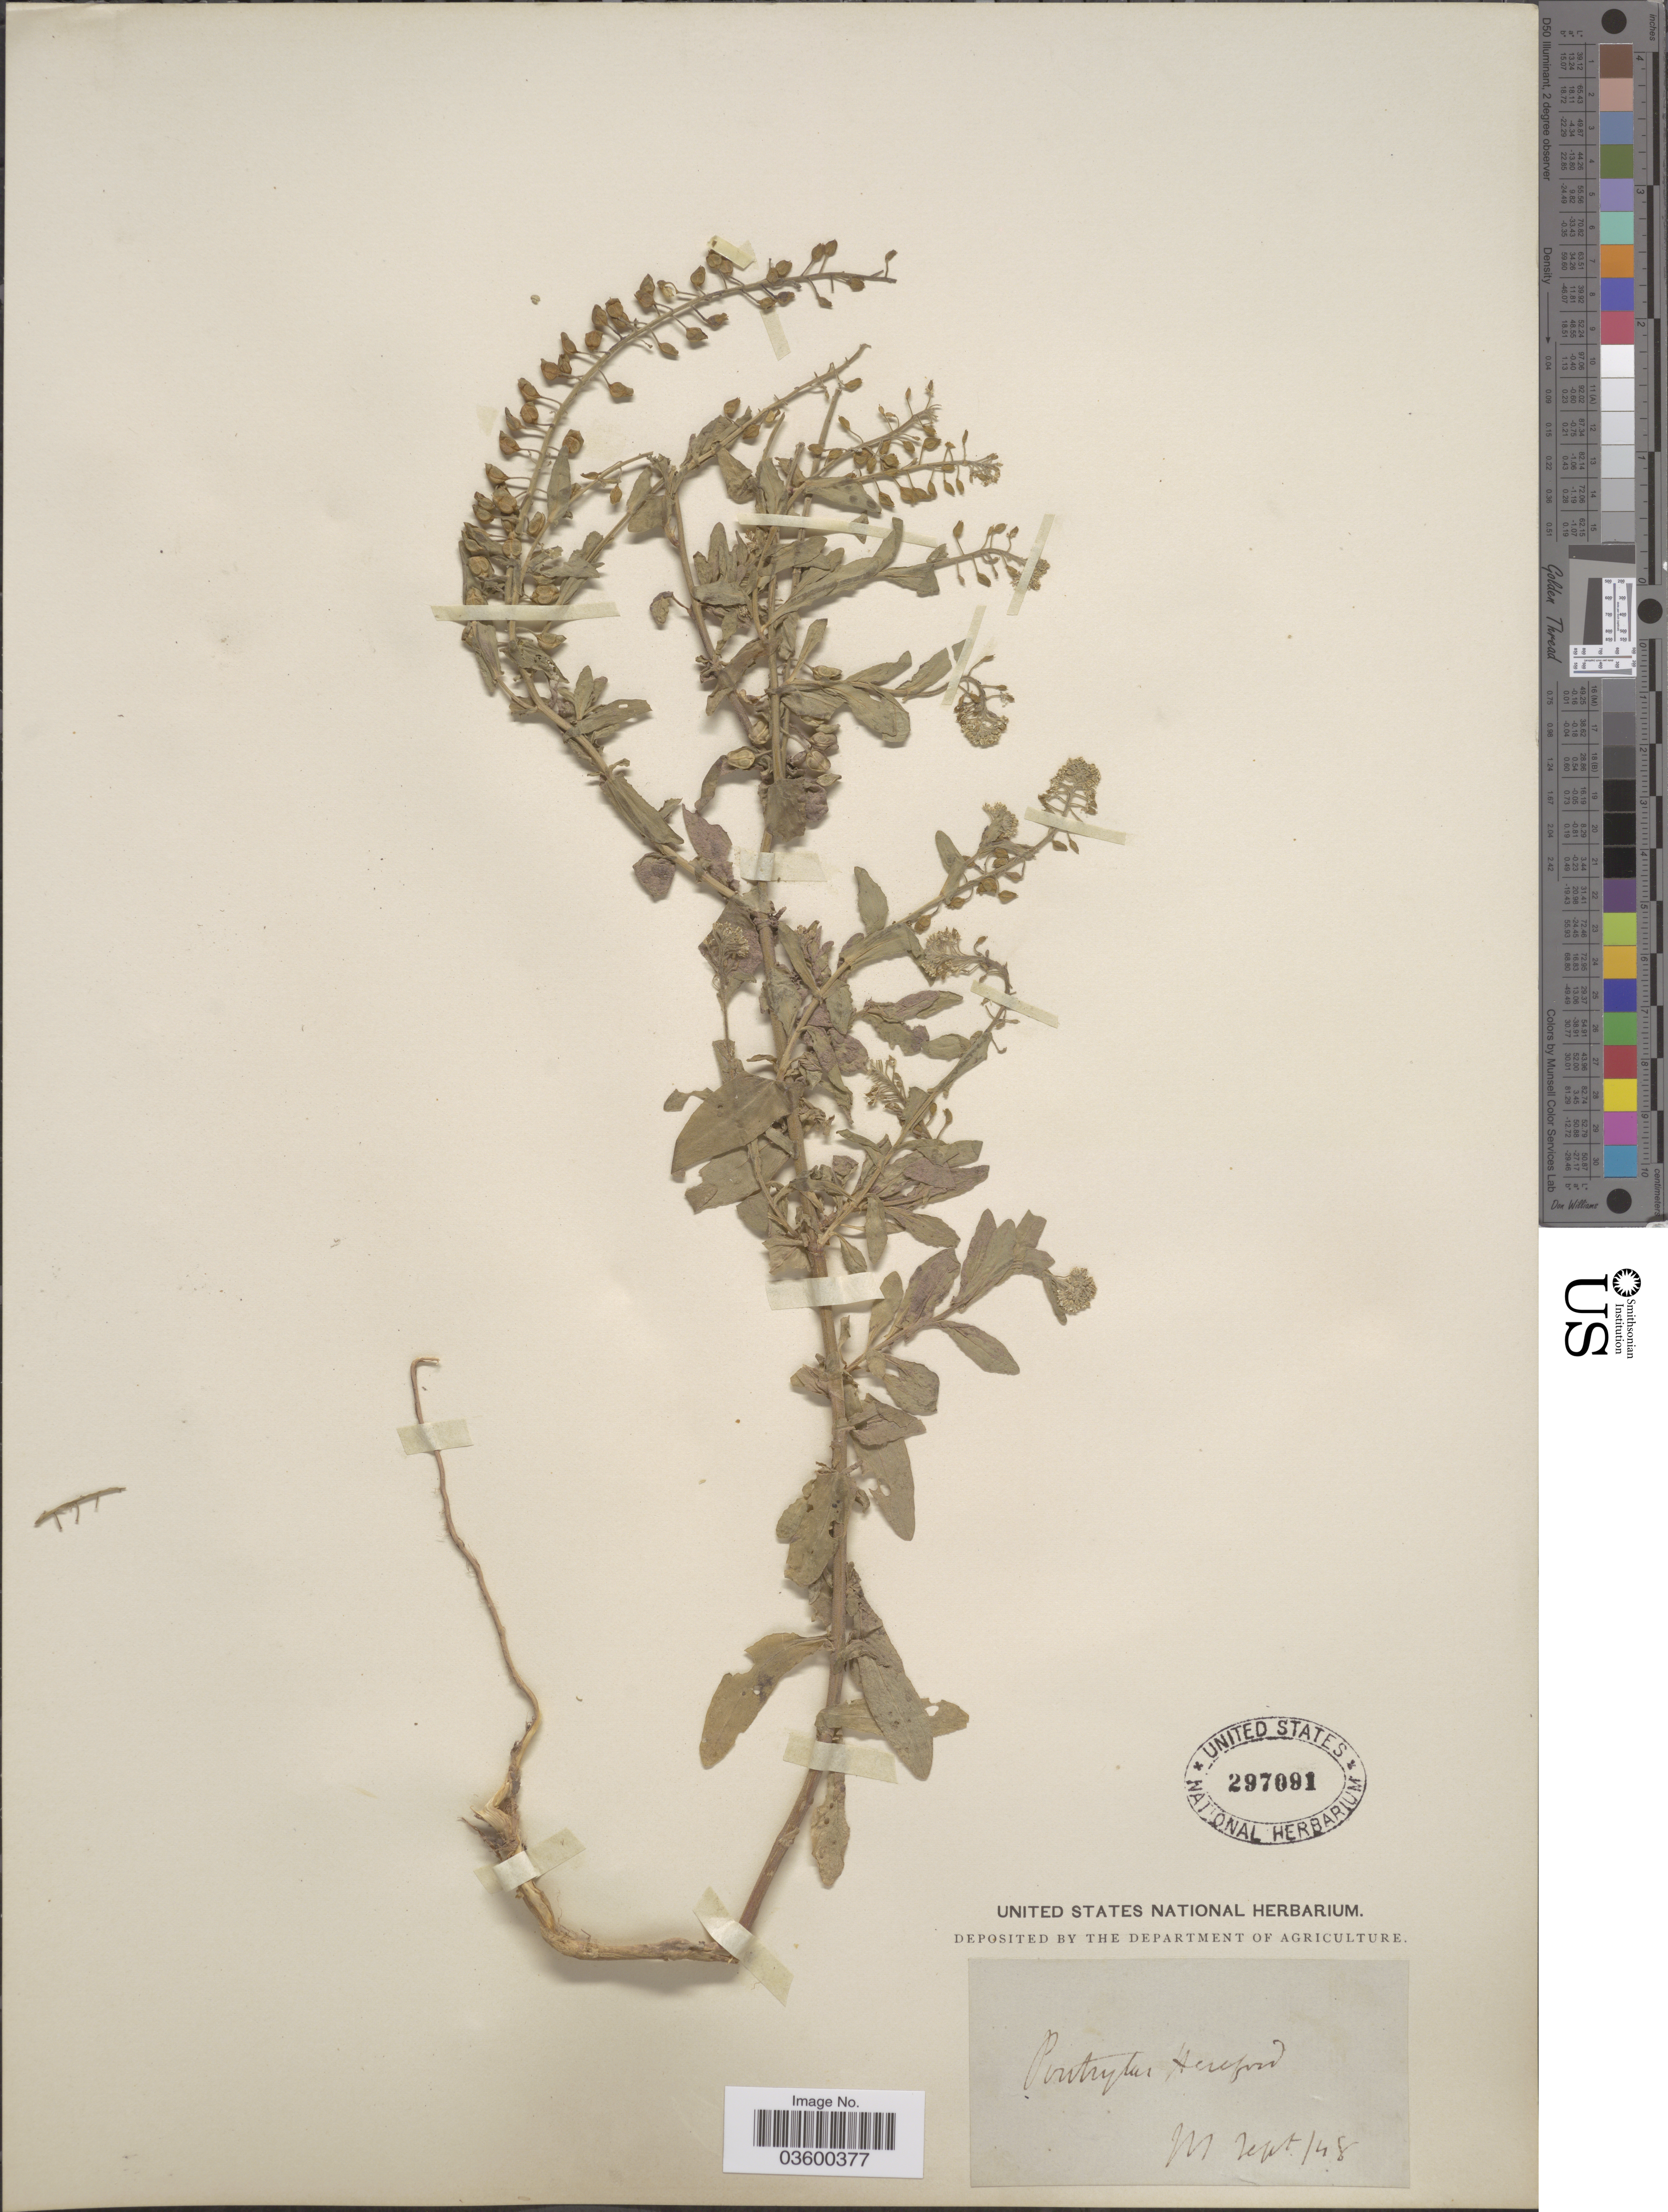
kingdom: Plantae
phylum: Tracheophyta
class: Magnoliopsida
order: Brassicales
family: Brassicaceae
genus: Lepidium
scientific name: Lepidium sp.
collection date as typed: Transcribed d/m/y: /9/48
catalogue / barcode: US 297091